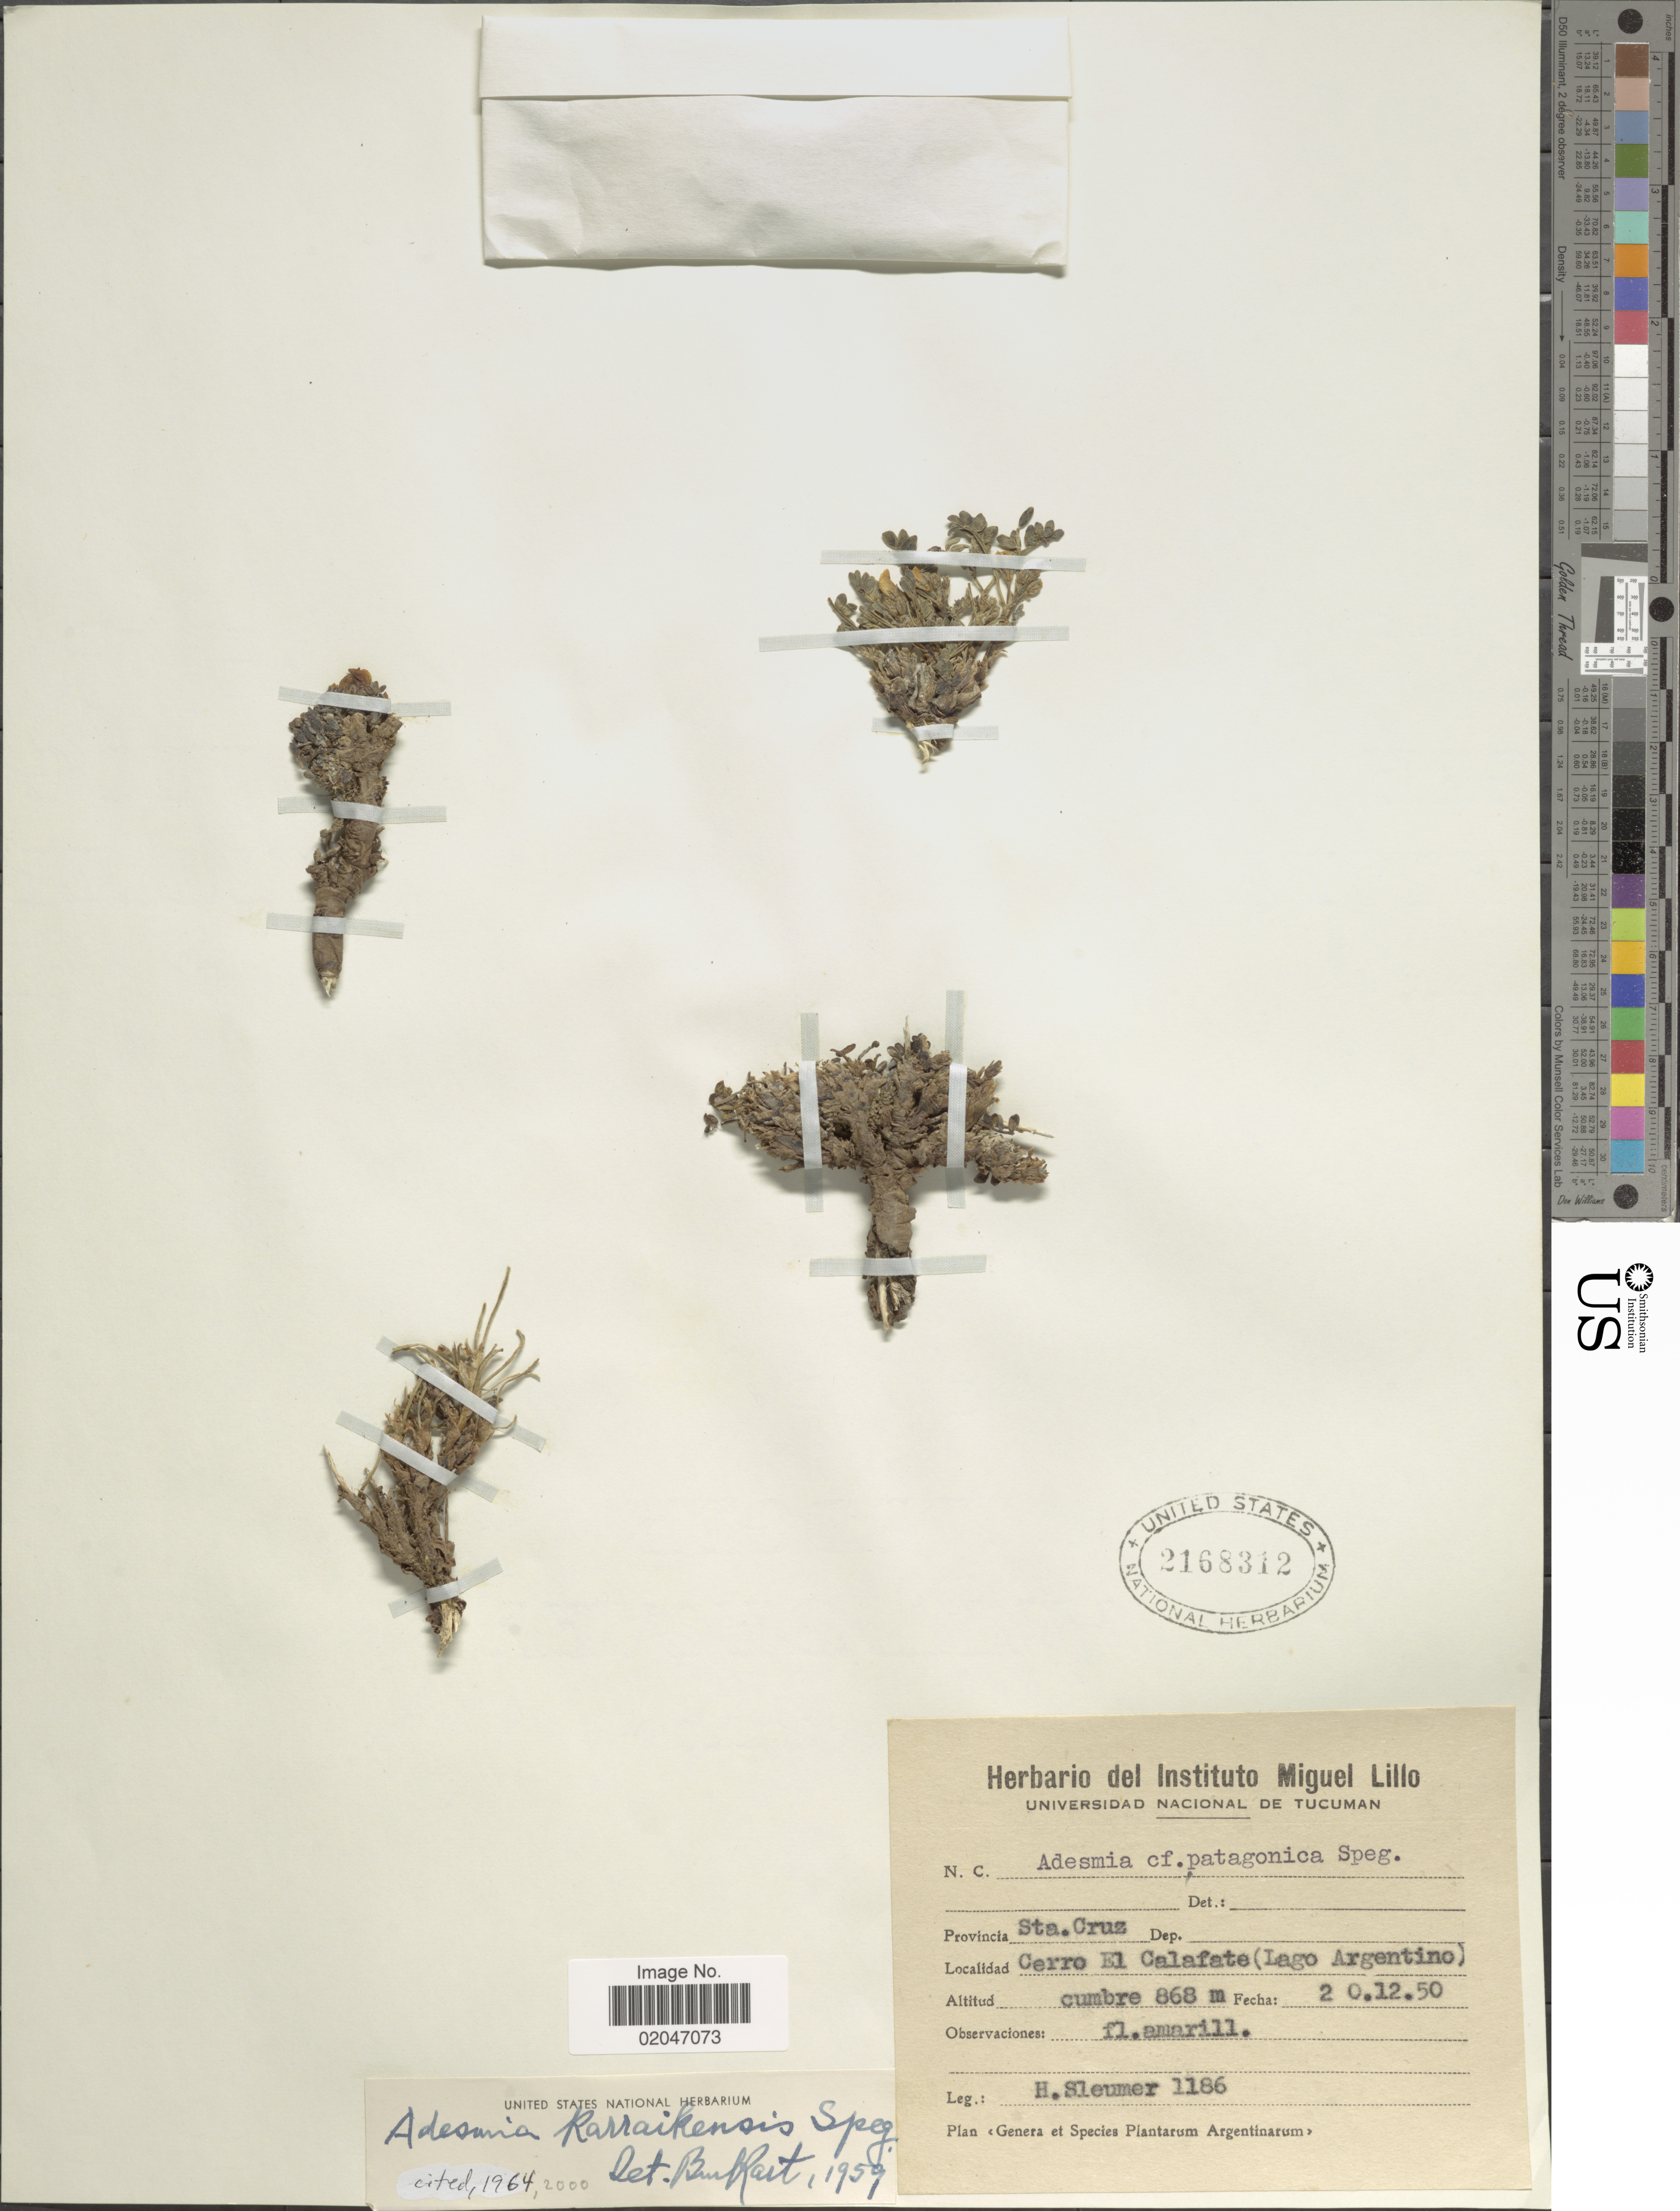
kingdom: Plantae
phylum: Tracheophyta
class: Magnoliopsida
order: Fabales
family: Fabaceae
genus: Adesmia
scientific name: Adesmia karraikensis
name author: Speg.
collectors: H. O. Sleumer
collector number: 1186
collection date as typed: Transcribed d/m/y: 20/12/50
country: Argentina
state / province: Santa Cruz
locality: Cerro El Calafate (Lago Argentino).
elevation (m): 868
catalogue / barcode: US 2168312